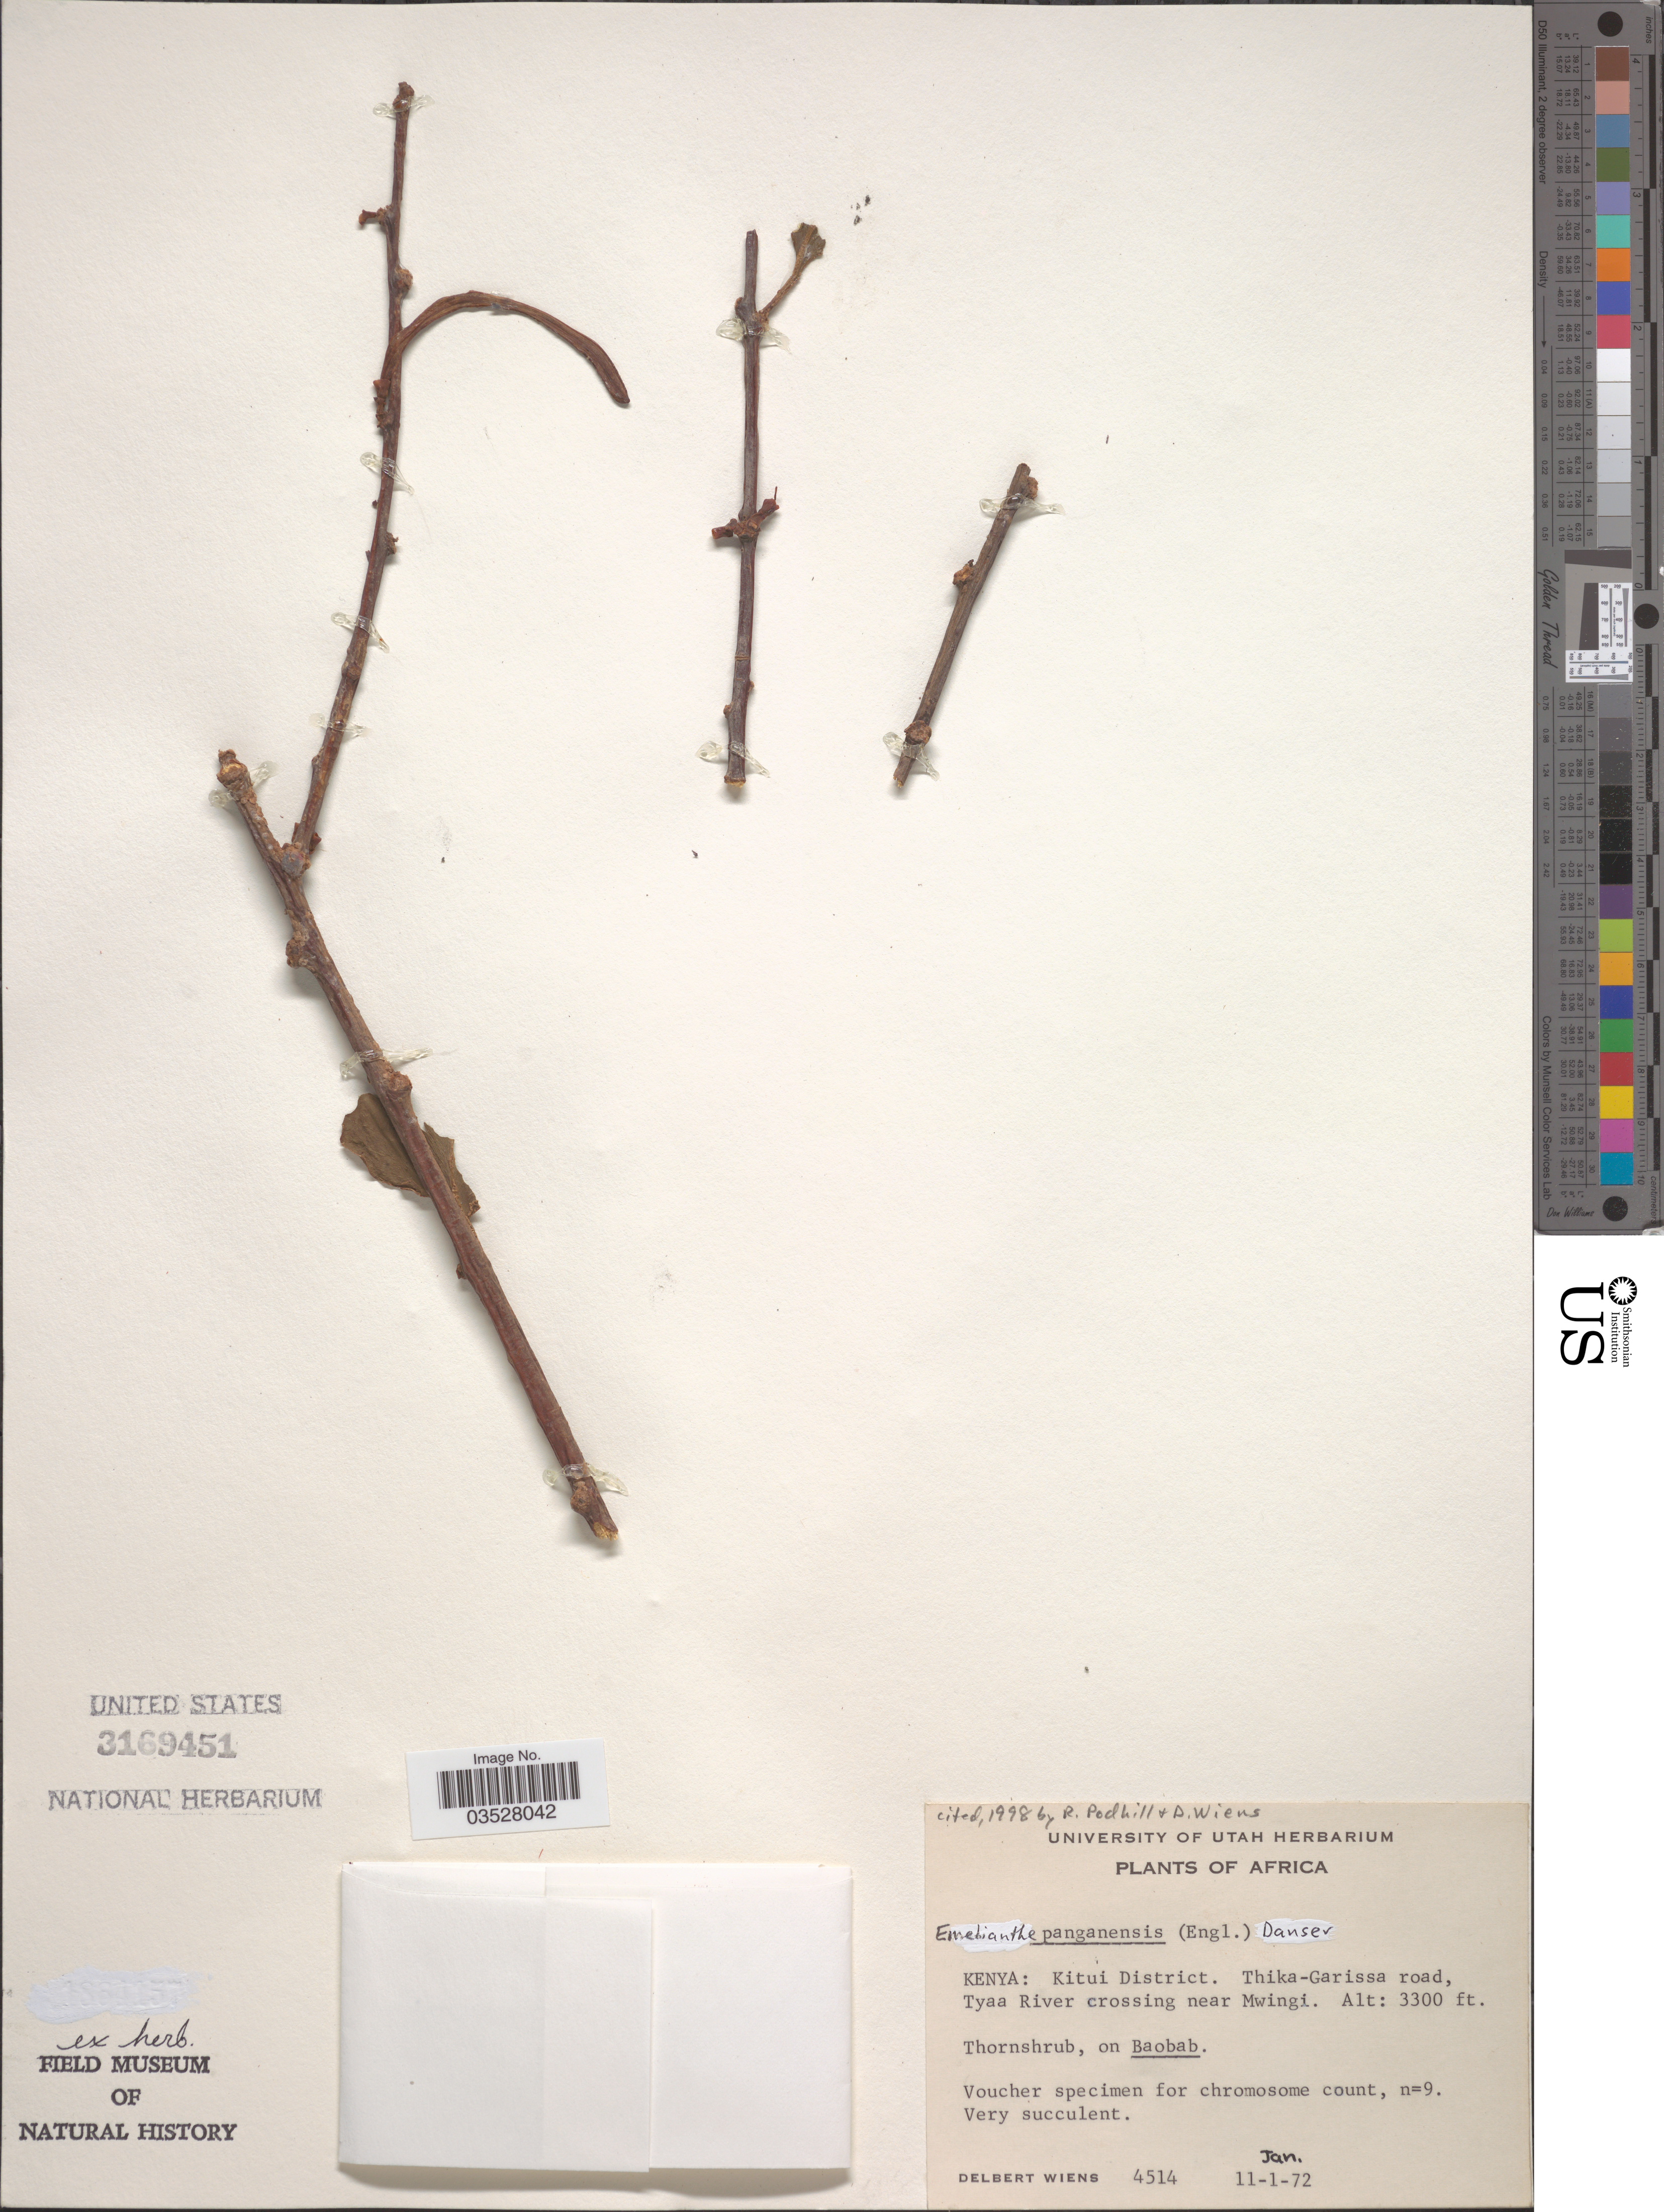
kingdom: Plantae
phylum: Tracheophyta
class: Magnoliopsida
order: Santalales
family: Loranthaceae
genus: Emelianthe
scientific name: Emelianthe panganensis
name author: (Engl.) Danser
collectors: D. Wiens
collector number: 4514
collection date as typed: Transcribed d/m/y: 11/1/72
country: Kenya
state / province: Kitui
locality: Kitui District. Thika-Garissa road, Tyaa River crossing near Mwingi.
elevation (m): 1006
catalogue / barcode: US 3169451